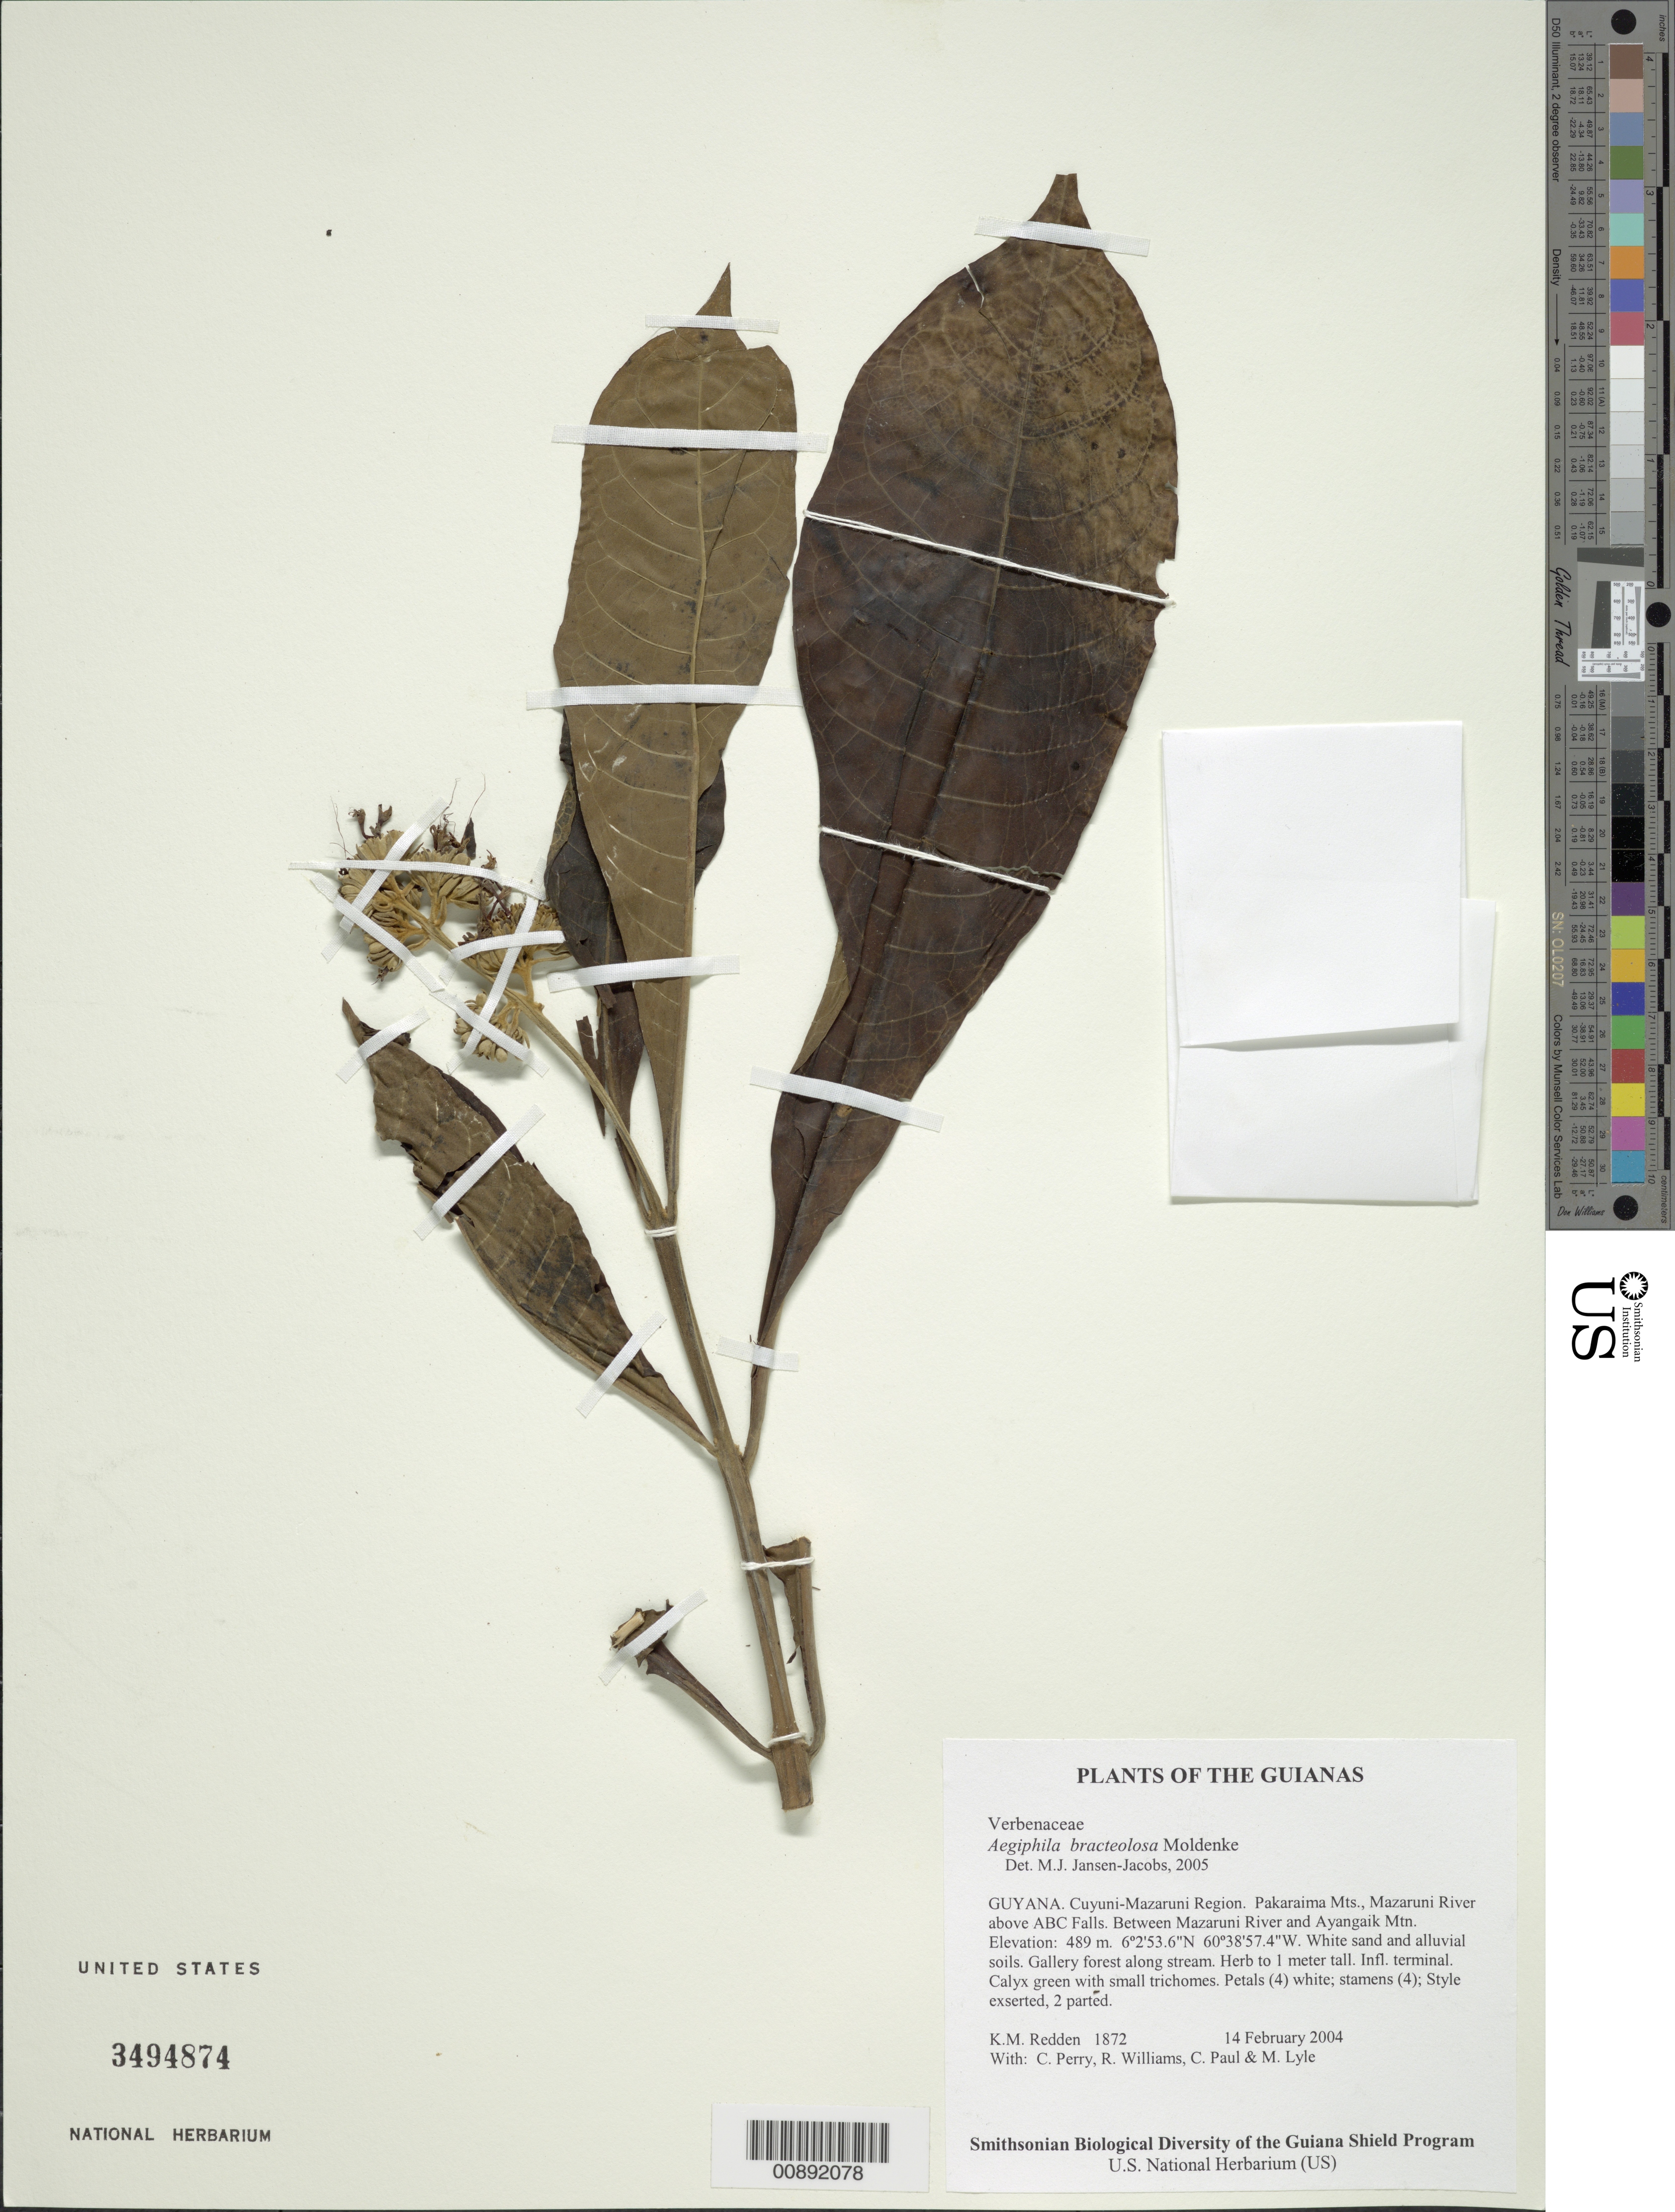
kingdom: Plantae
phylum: Tracheophyta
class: Magnoliopsida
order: Lamiales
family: Lamiaceae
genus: Aegiphila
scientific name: Aegiphila bracteolosa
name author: Moldenke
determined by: Jansen-Jacobs, M. J., (U), Nationaal Herbarium Nederland, Utrecht University branch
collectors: K. M. Redden, C. Perry, R. Williams, C. Paul & M. Lyle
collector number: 1872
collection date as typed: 14 February 2004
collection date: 2004-02-14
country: Guyana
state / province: Cuyuni-Mazaruni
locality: Pakaraima Mts., Mazaruni River above ABC Falls. Between Mazaruni River and Ayangaik Mtn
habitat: White sand and alluvial soils. Gallery forest along stream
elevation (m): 489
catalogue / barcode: US 3494874